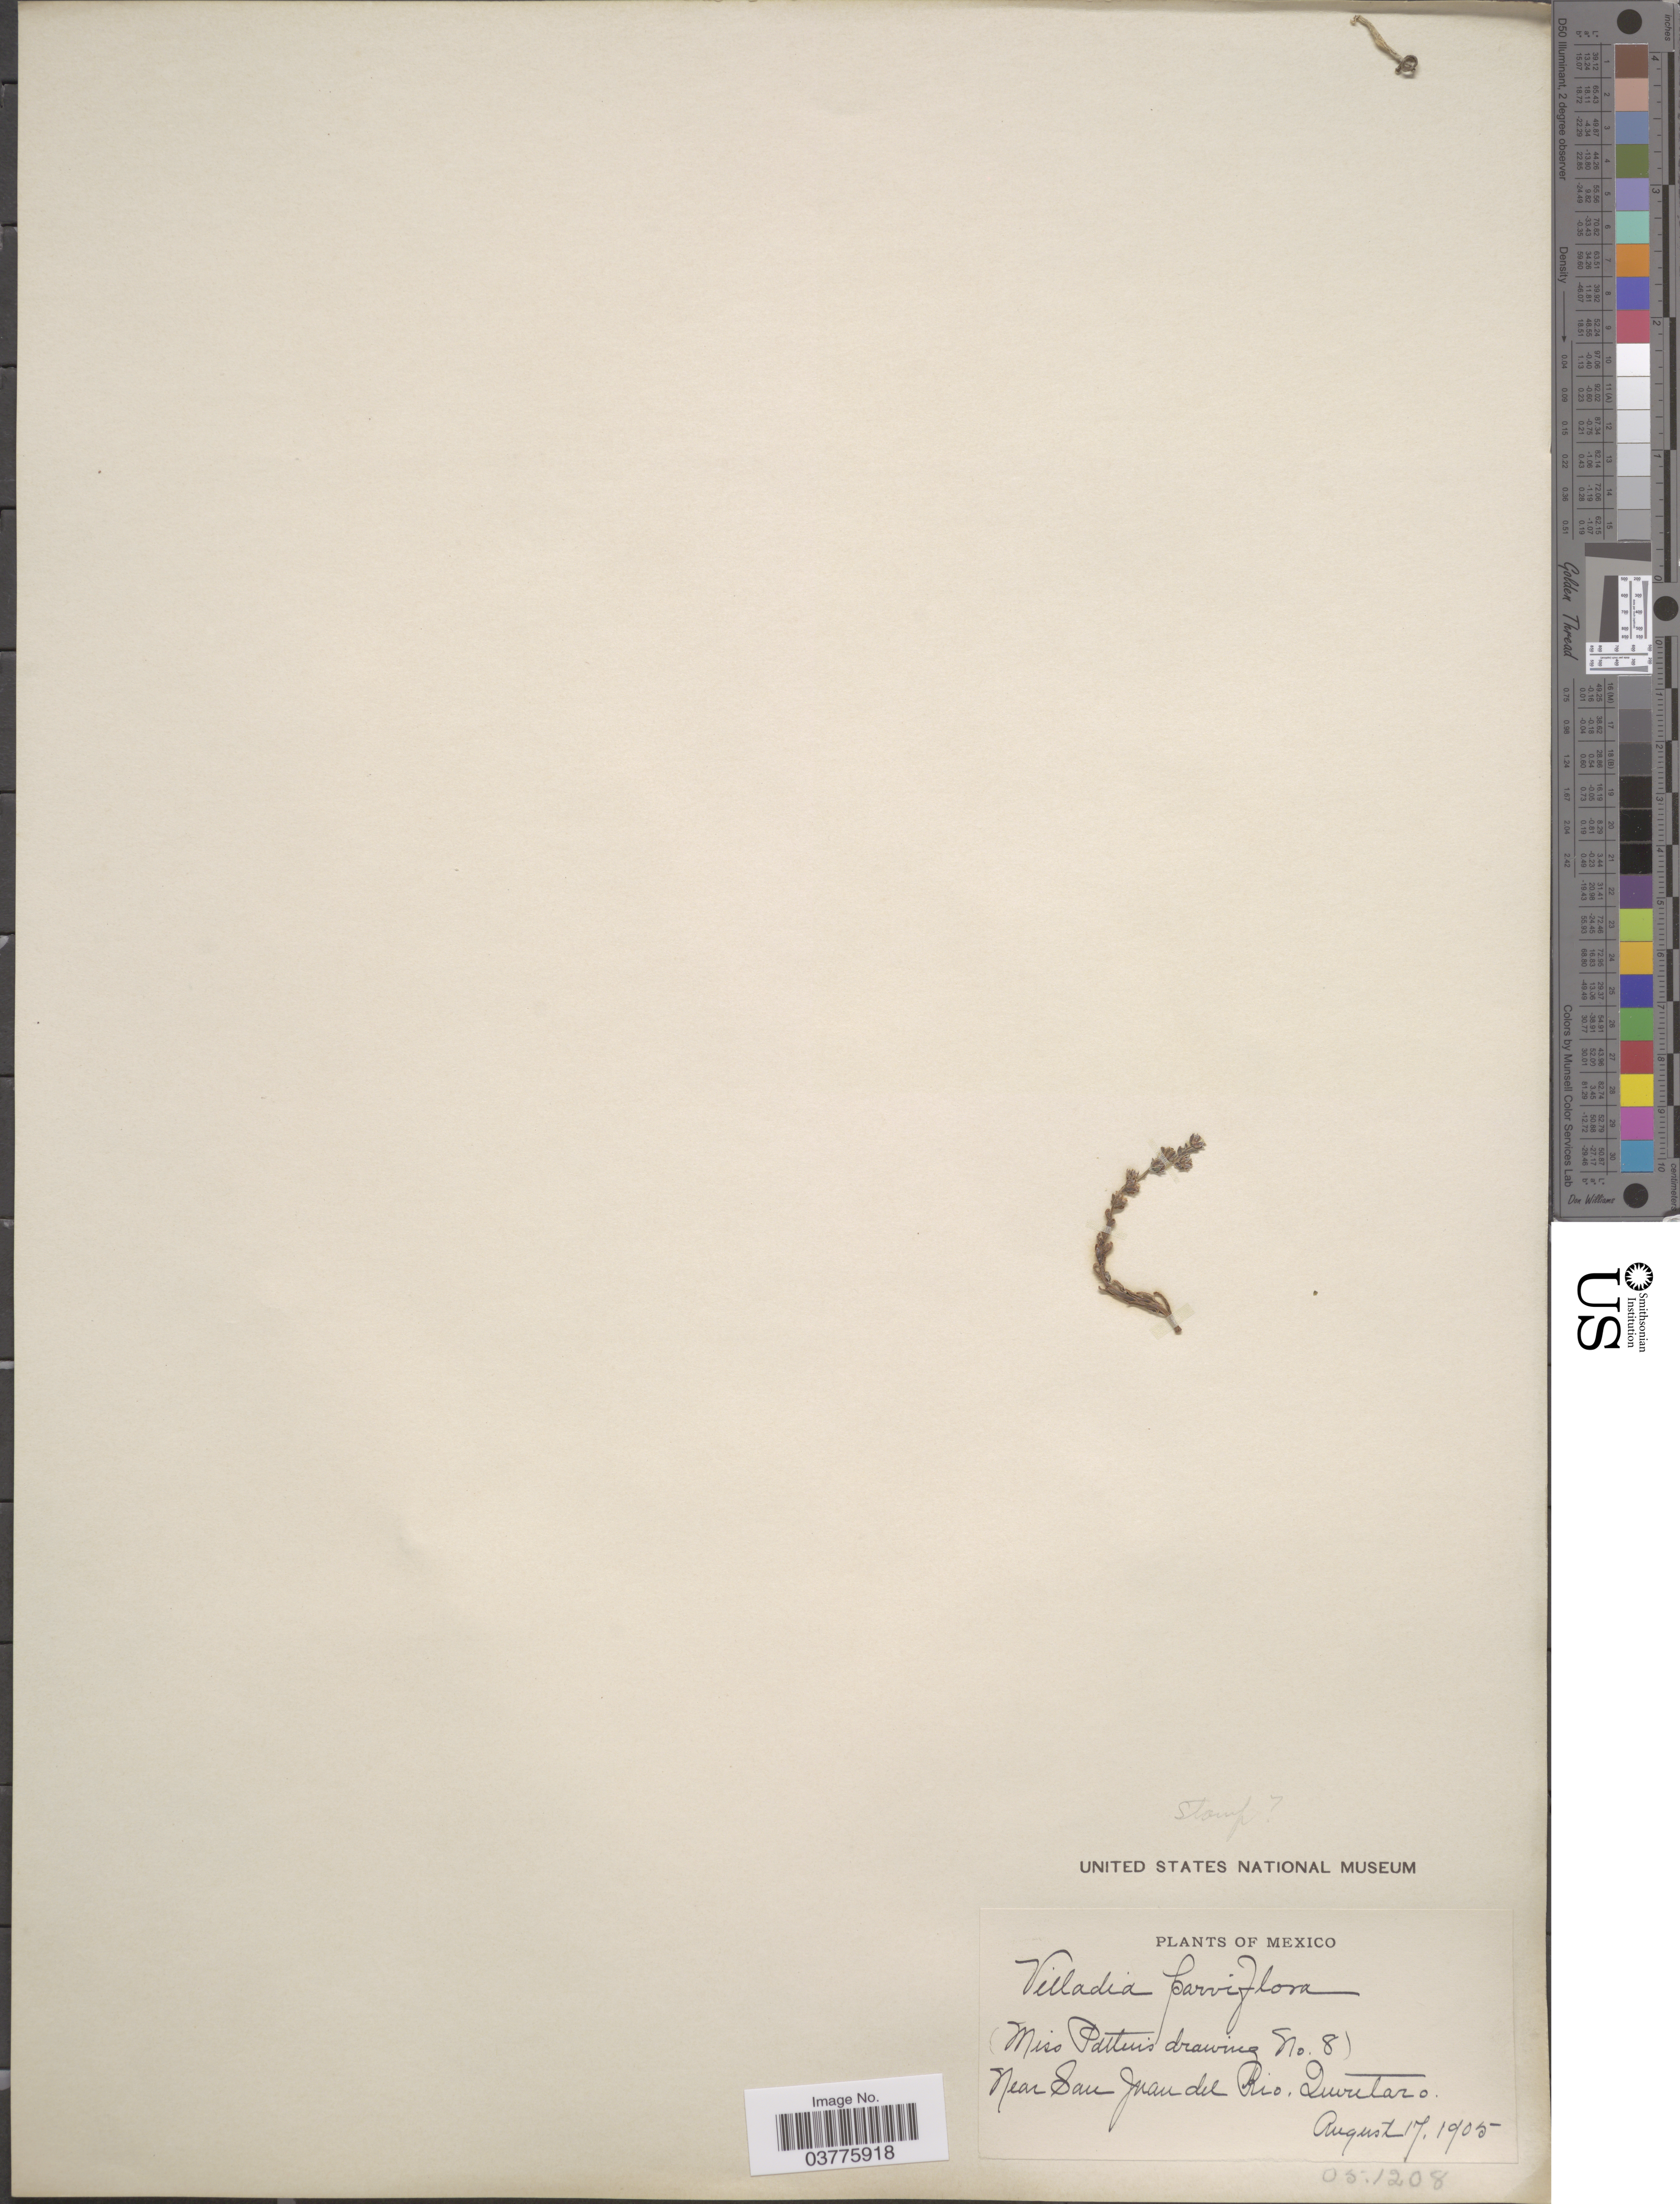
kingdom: Plantae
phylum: Tracheophyta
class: Magnoliopsida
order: Saxifragales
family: Crassulaceae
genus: Villadia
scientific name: Villadia parviflora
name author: (Hemsl.) Rose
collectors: Miss Patten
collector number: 8 ?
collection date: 1905-08-17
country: Mexico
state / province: Querétaro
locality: Near San Juan del Rio.